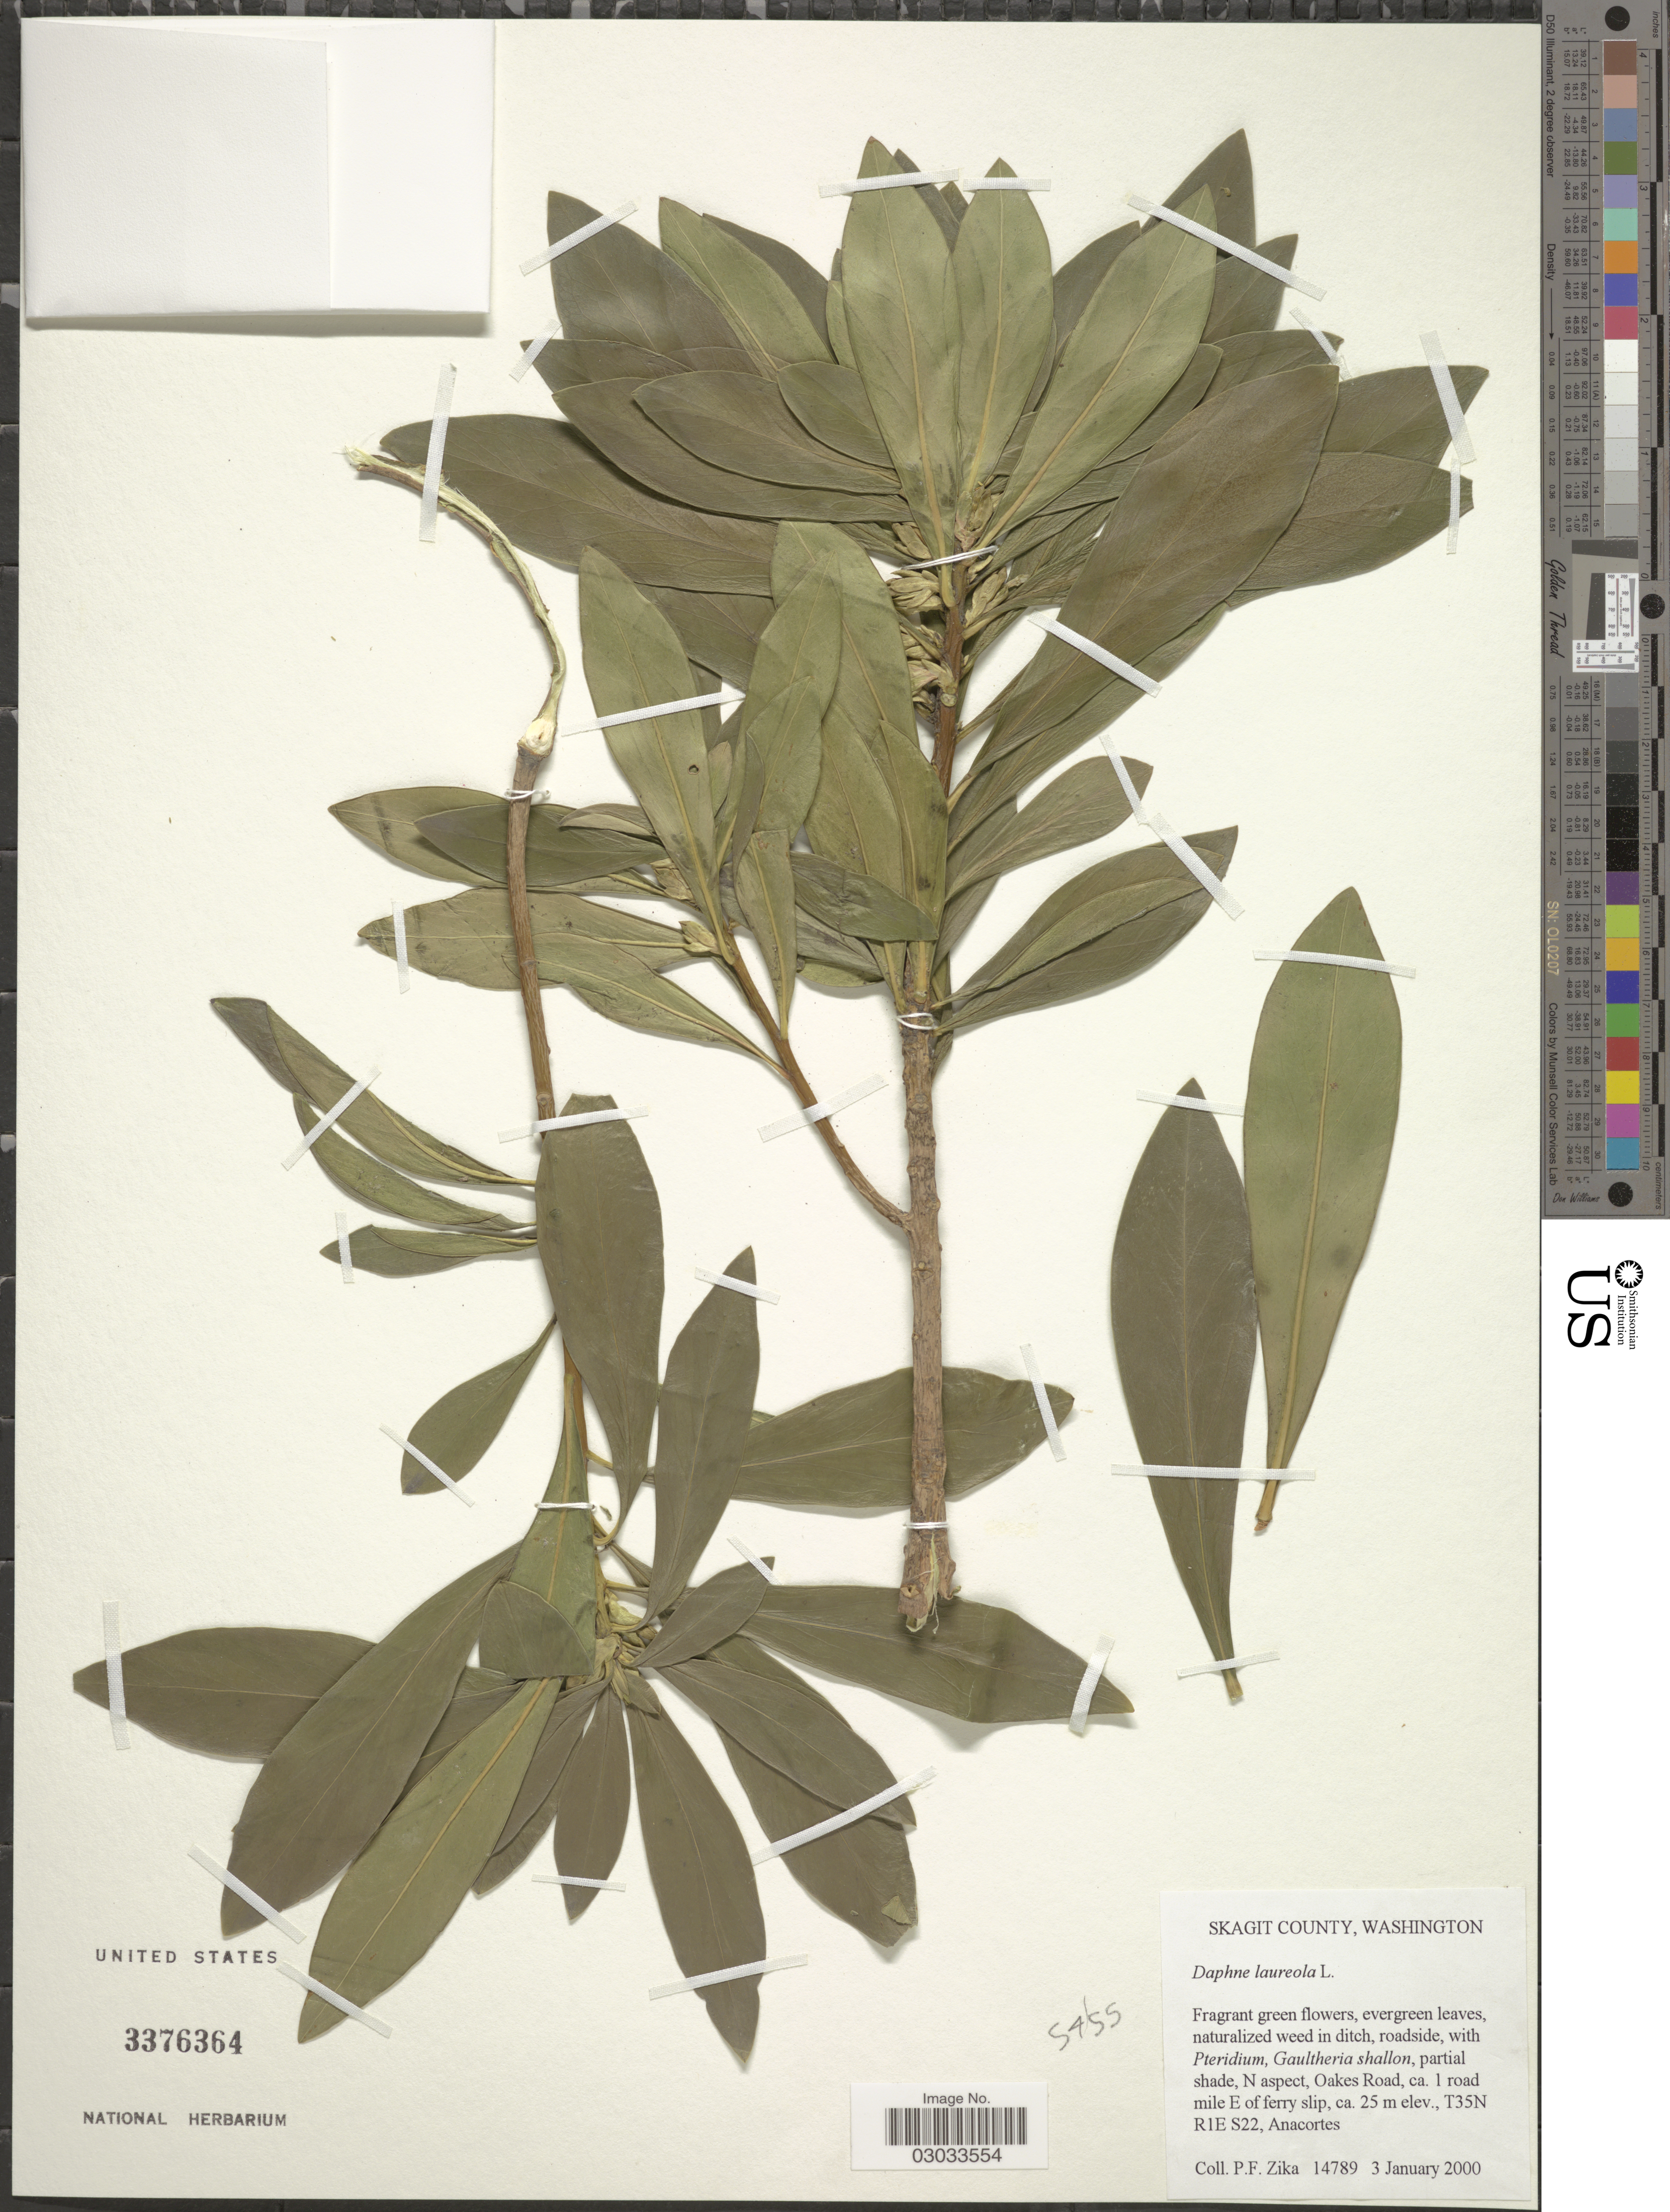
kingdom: Plantae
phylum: Tracheophyta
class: Magnoliopsida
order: Malvales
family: Thymelaeaceae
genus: Daphne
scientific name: Daphne laureola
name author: L.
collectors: P. F. Zika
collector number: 14789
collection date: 2000-01-03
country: United States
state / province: Washington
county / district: Skagit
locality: Skagit County. N aspect, Oakes Road, ca. 1 road mile E of ferry slip, T35N R1E S22, Anacortes.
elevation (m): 25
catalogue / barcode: US 3376364